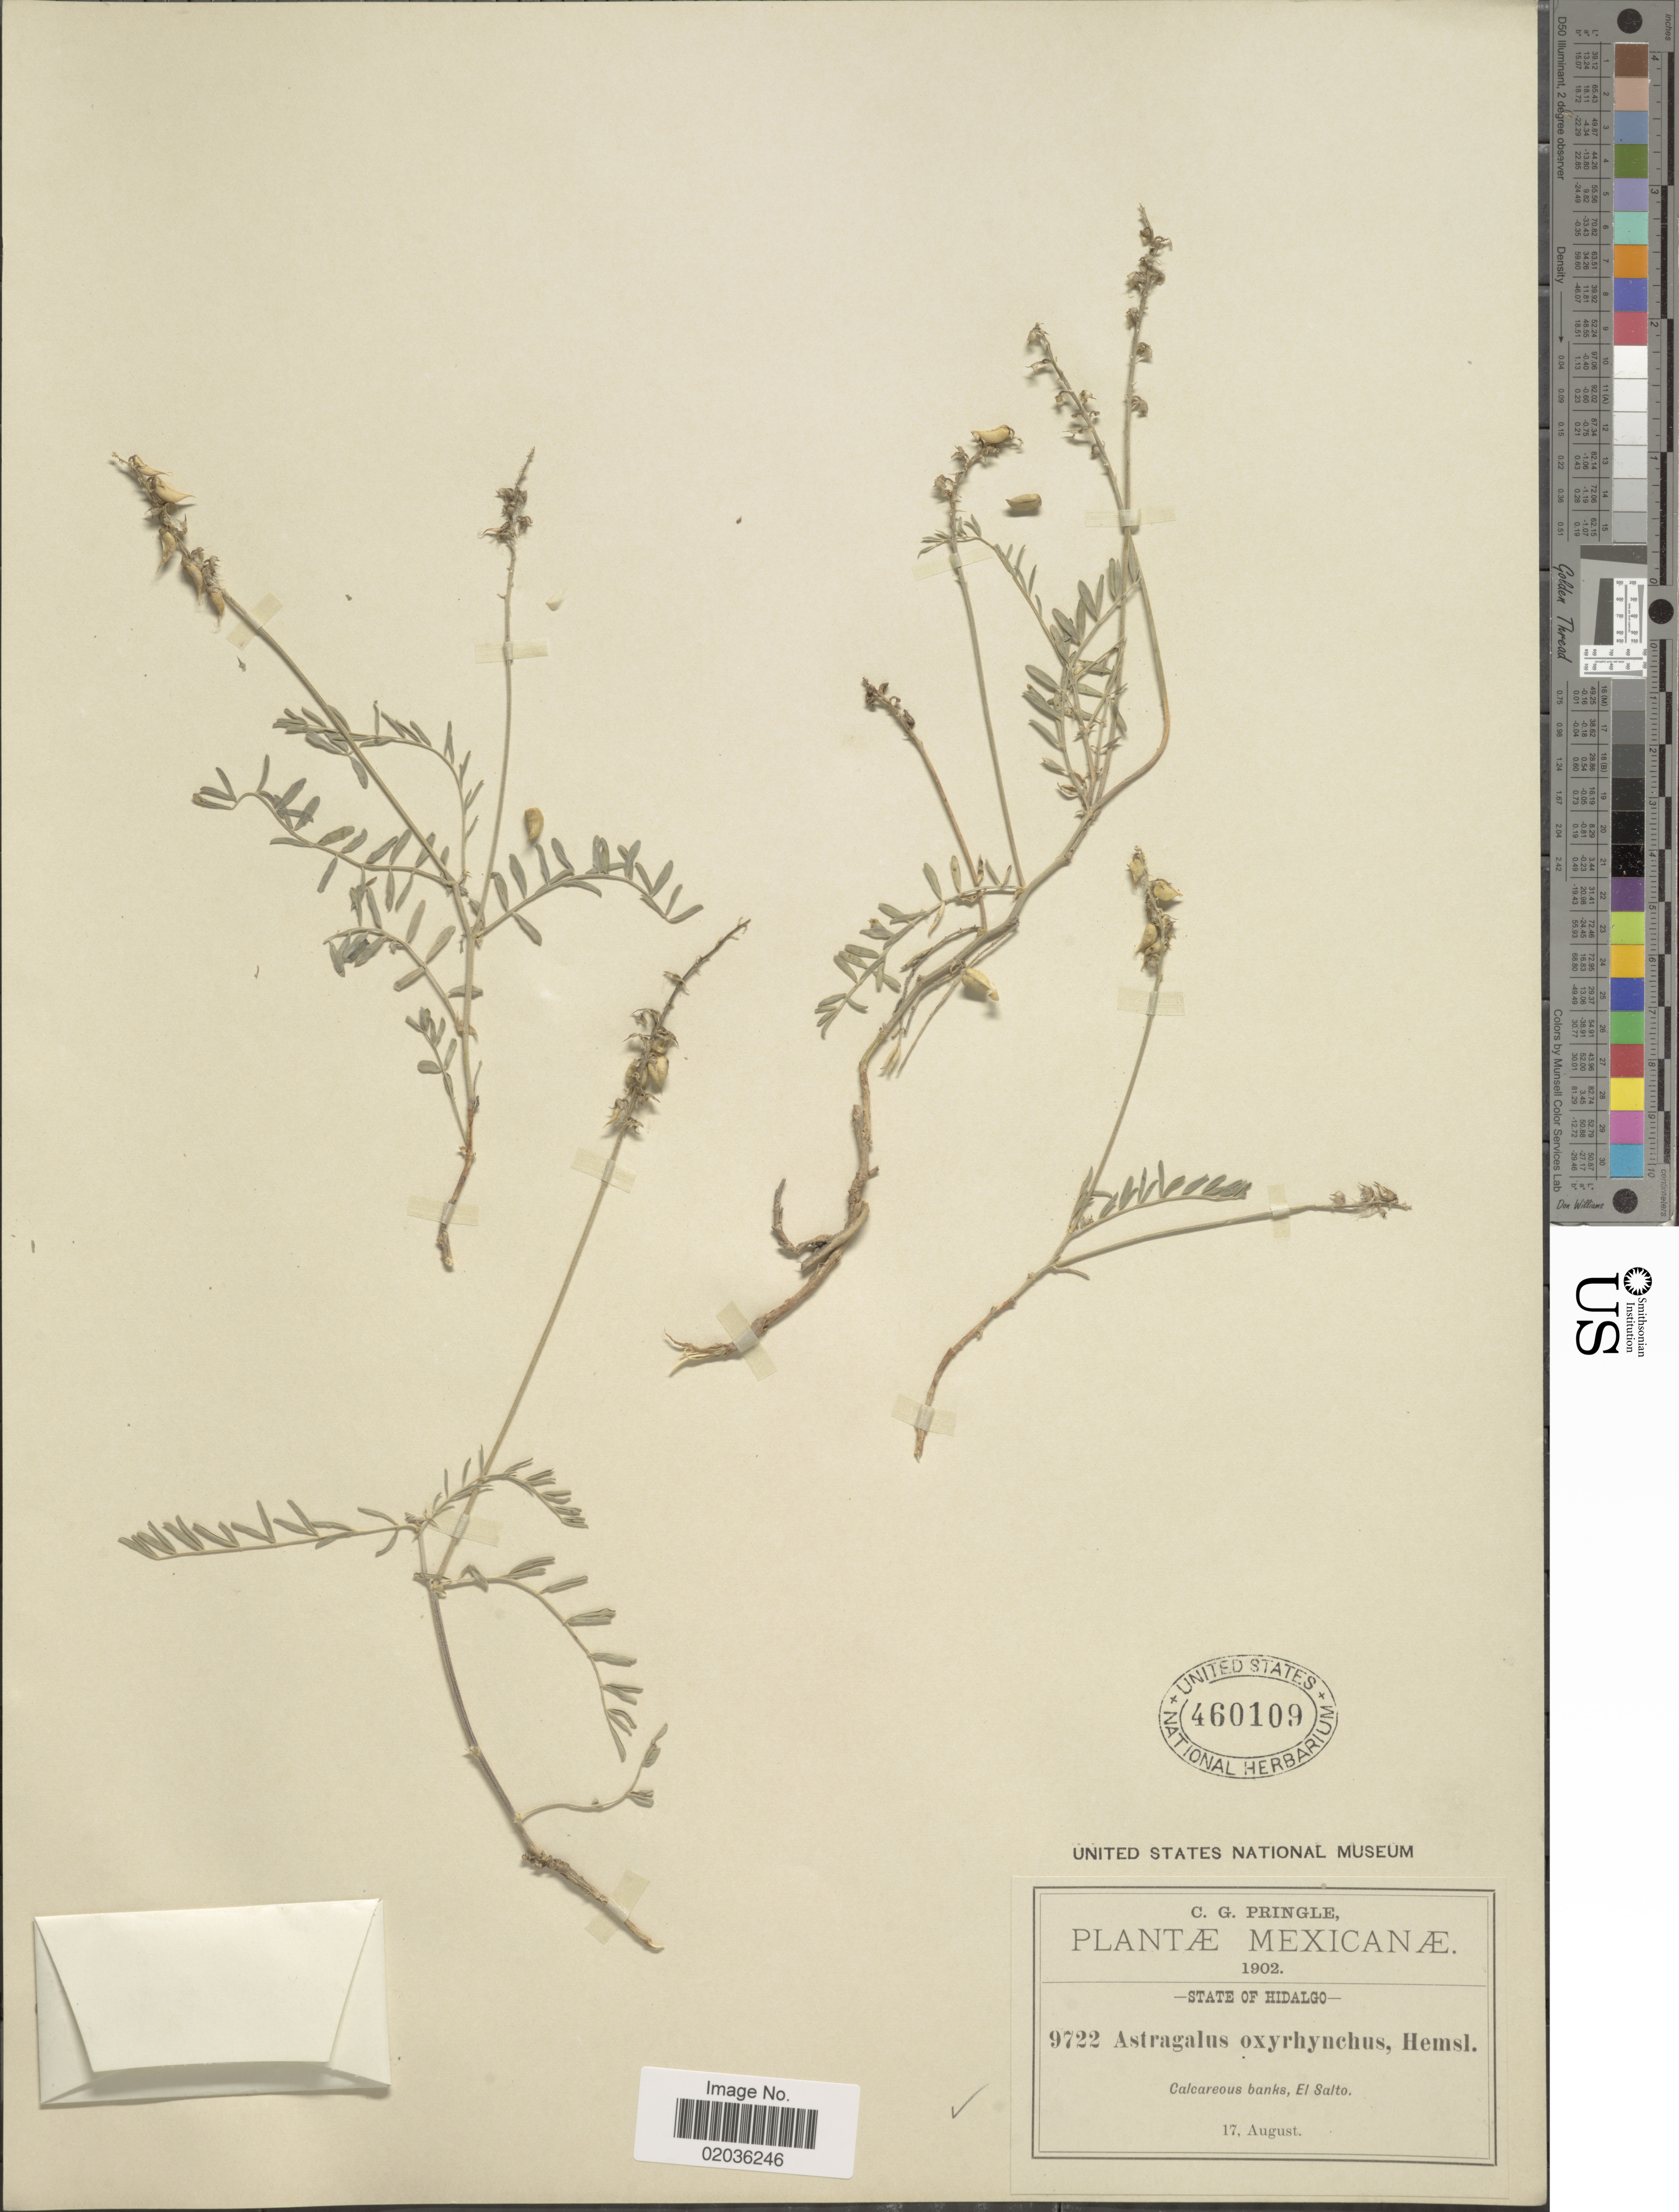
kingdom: Plantae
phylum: Tracheophyta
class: Magnoliopsida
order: Fabales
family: Fabaceae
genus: Astragalus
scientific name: Astragalus oxyrhynchus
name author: Hemsl.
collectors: C. G. Pringle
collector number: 9722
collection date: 1902-08-17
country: Mexico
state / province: Hidalgo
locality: Calcareous banks, El Salto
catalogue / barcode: US 460109